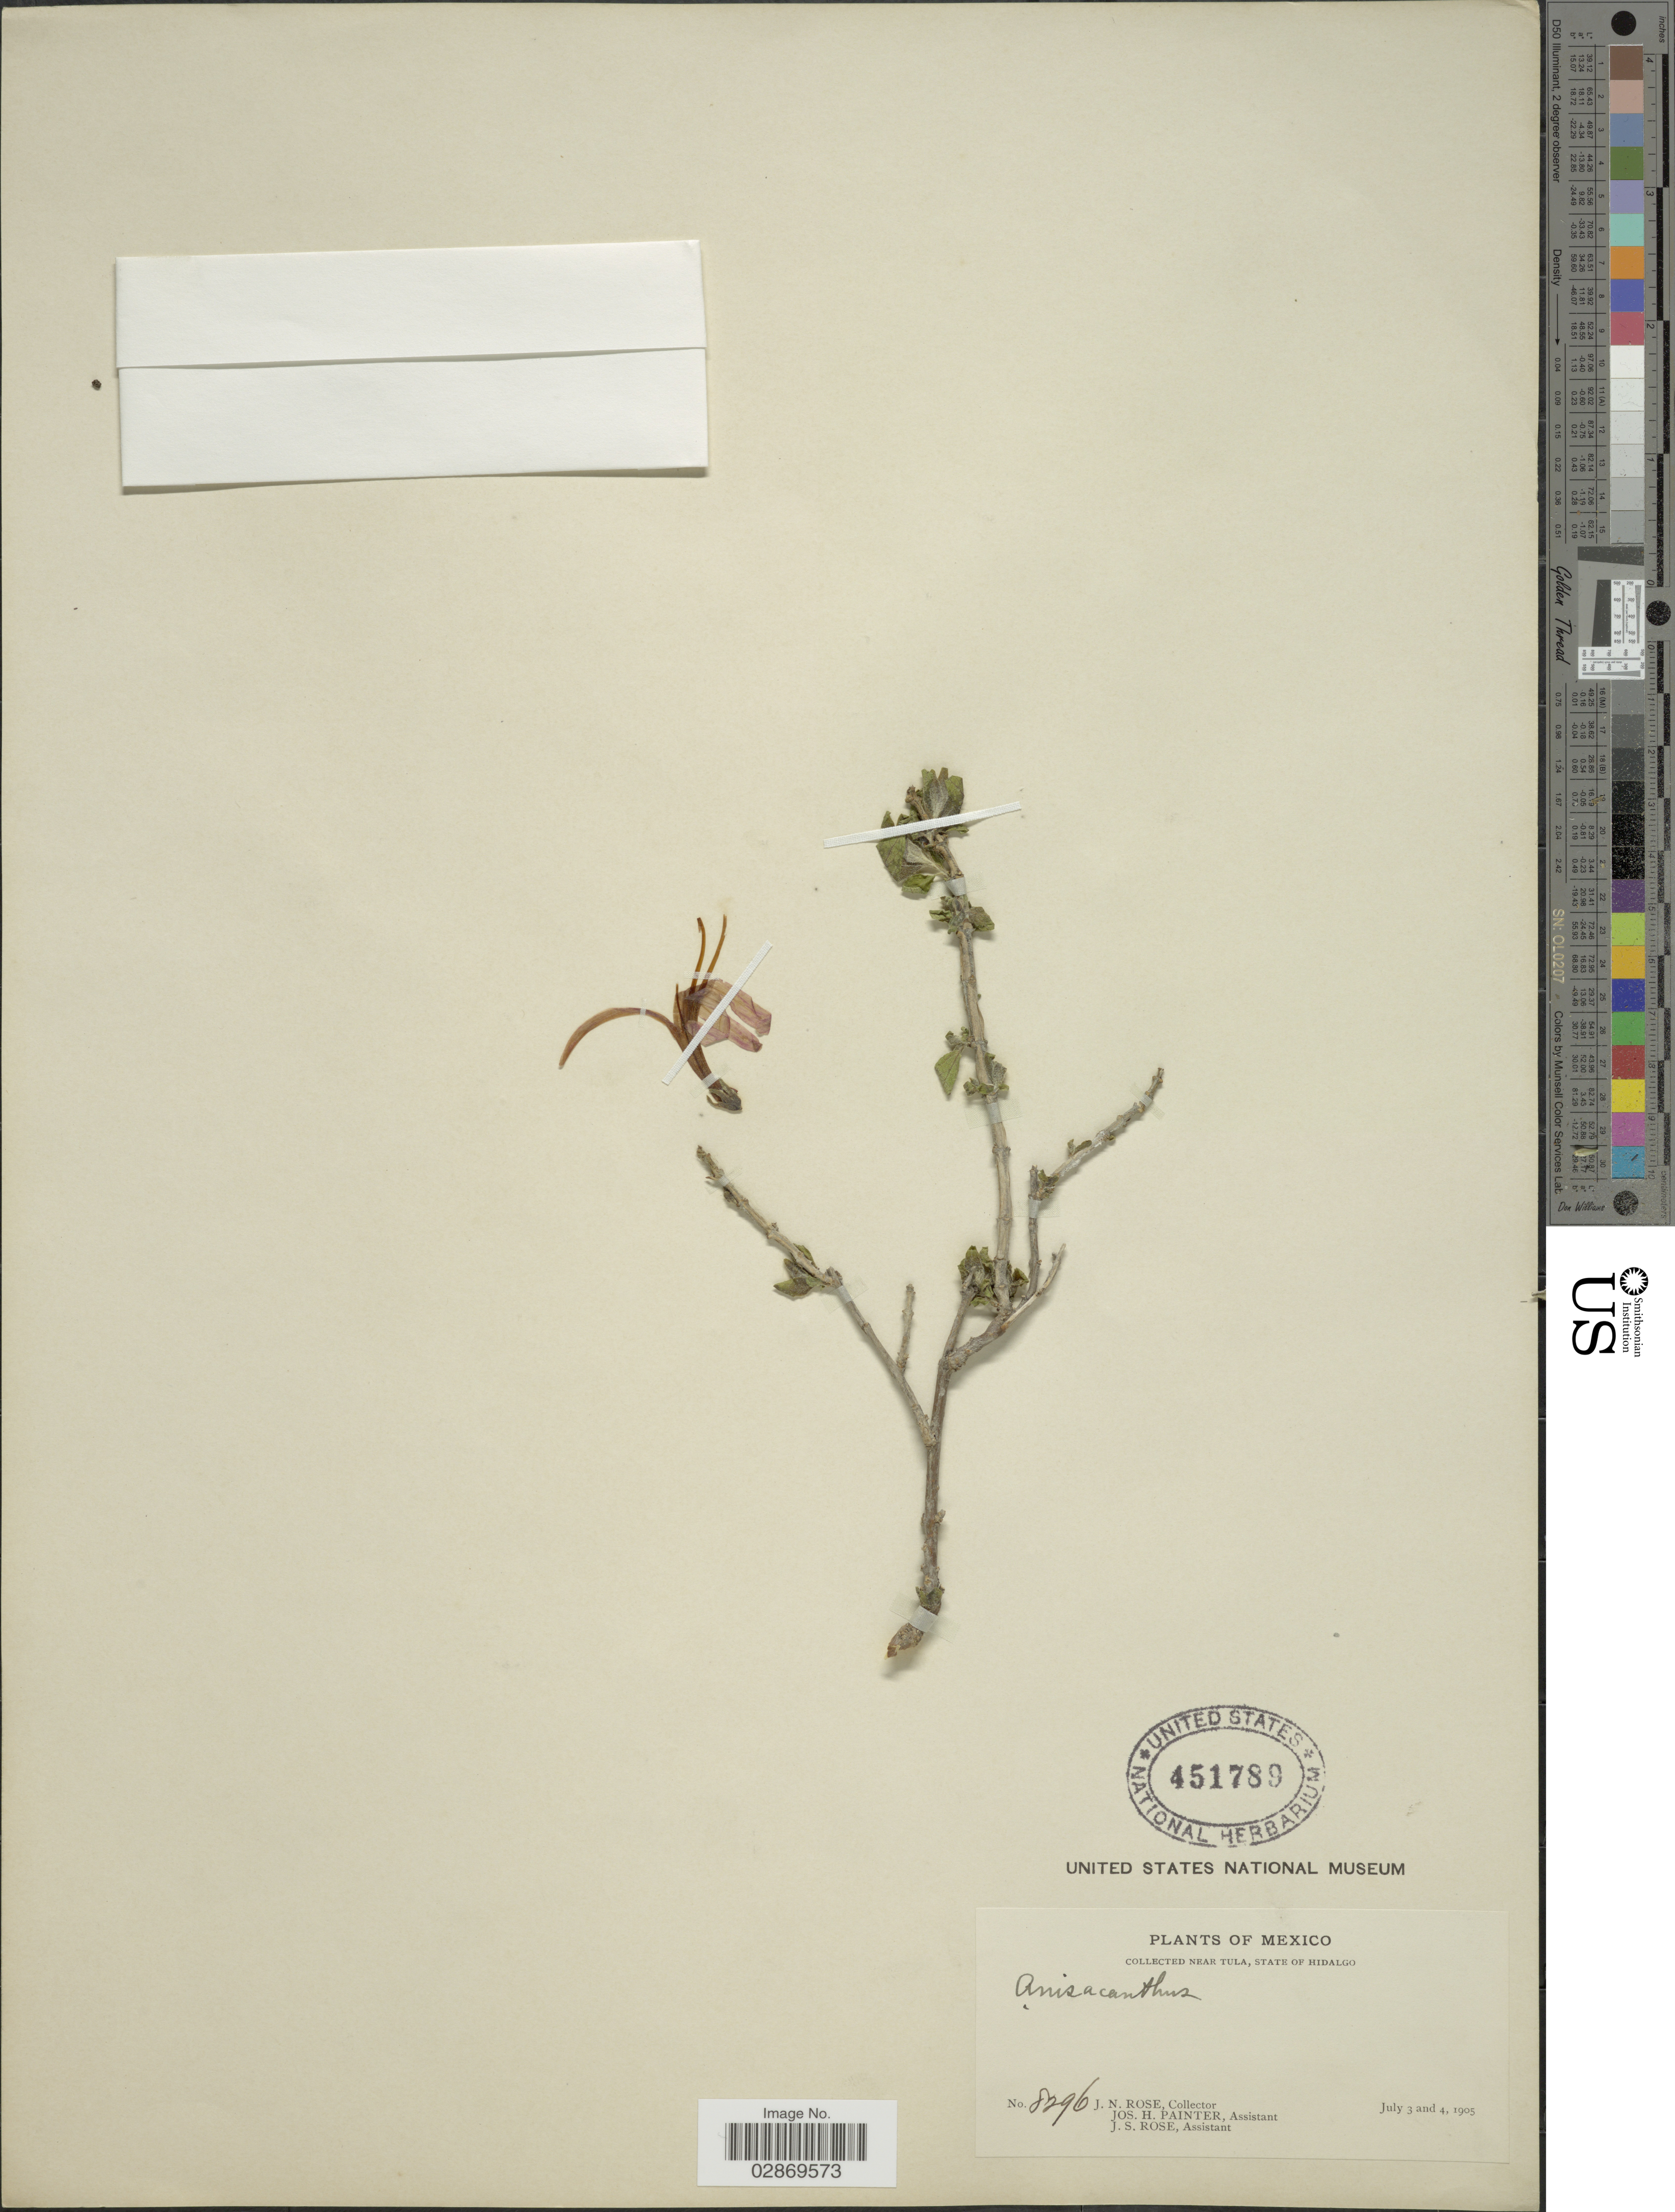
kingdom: Plantae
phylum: Tracheophyta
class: Magnoliopsida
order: Lamiales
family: Acanthaceae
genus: Anisacanthus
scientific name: Anisacanthus sp.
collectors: J. N. Rose, J. H. Painter & J. N. Rose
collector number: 8296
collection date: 1905-07-03/1905-07-04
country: Mexico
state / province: Hidalgo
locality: Near Tula.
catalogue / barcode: US 451789